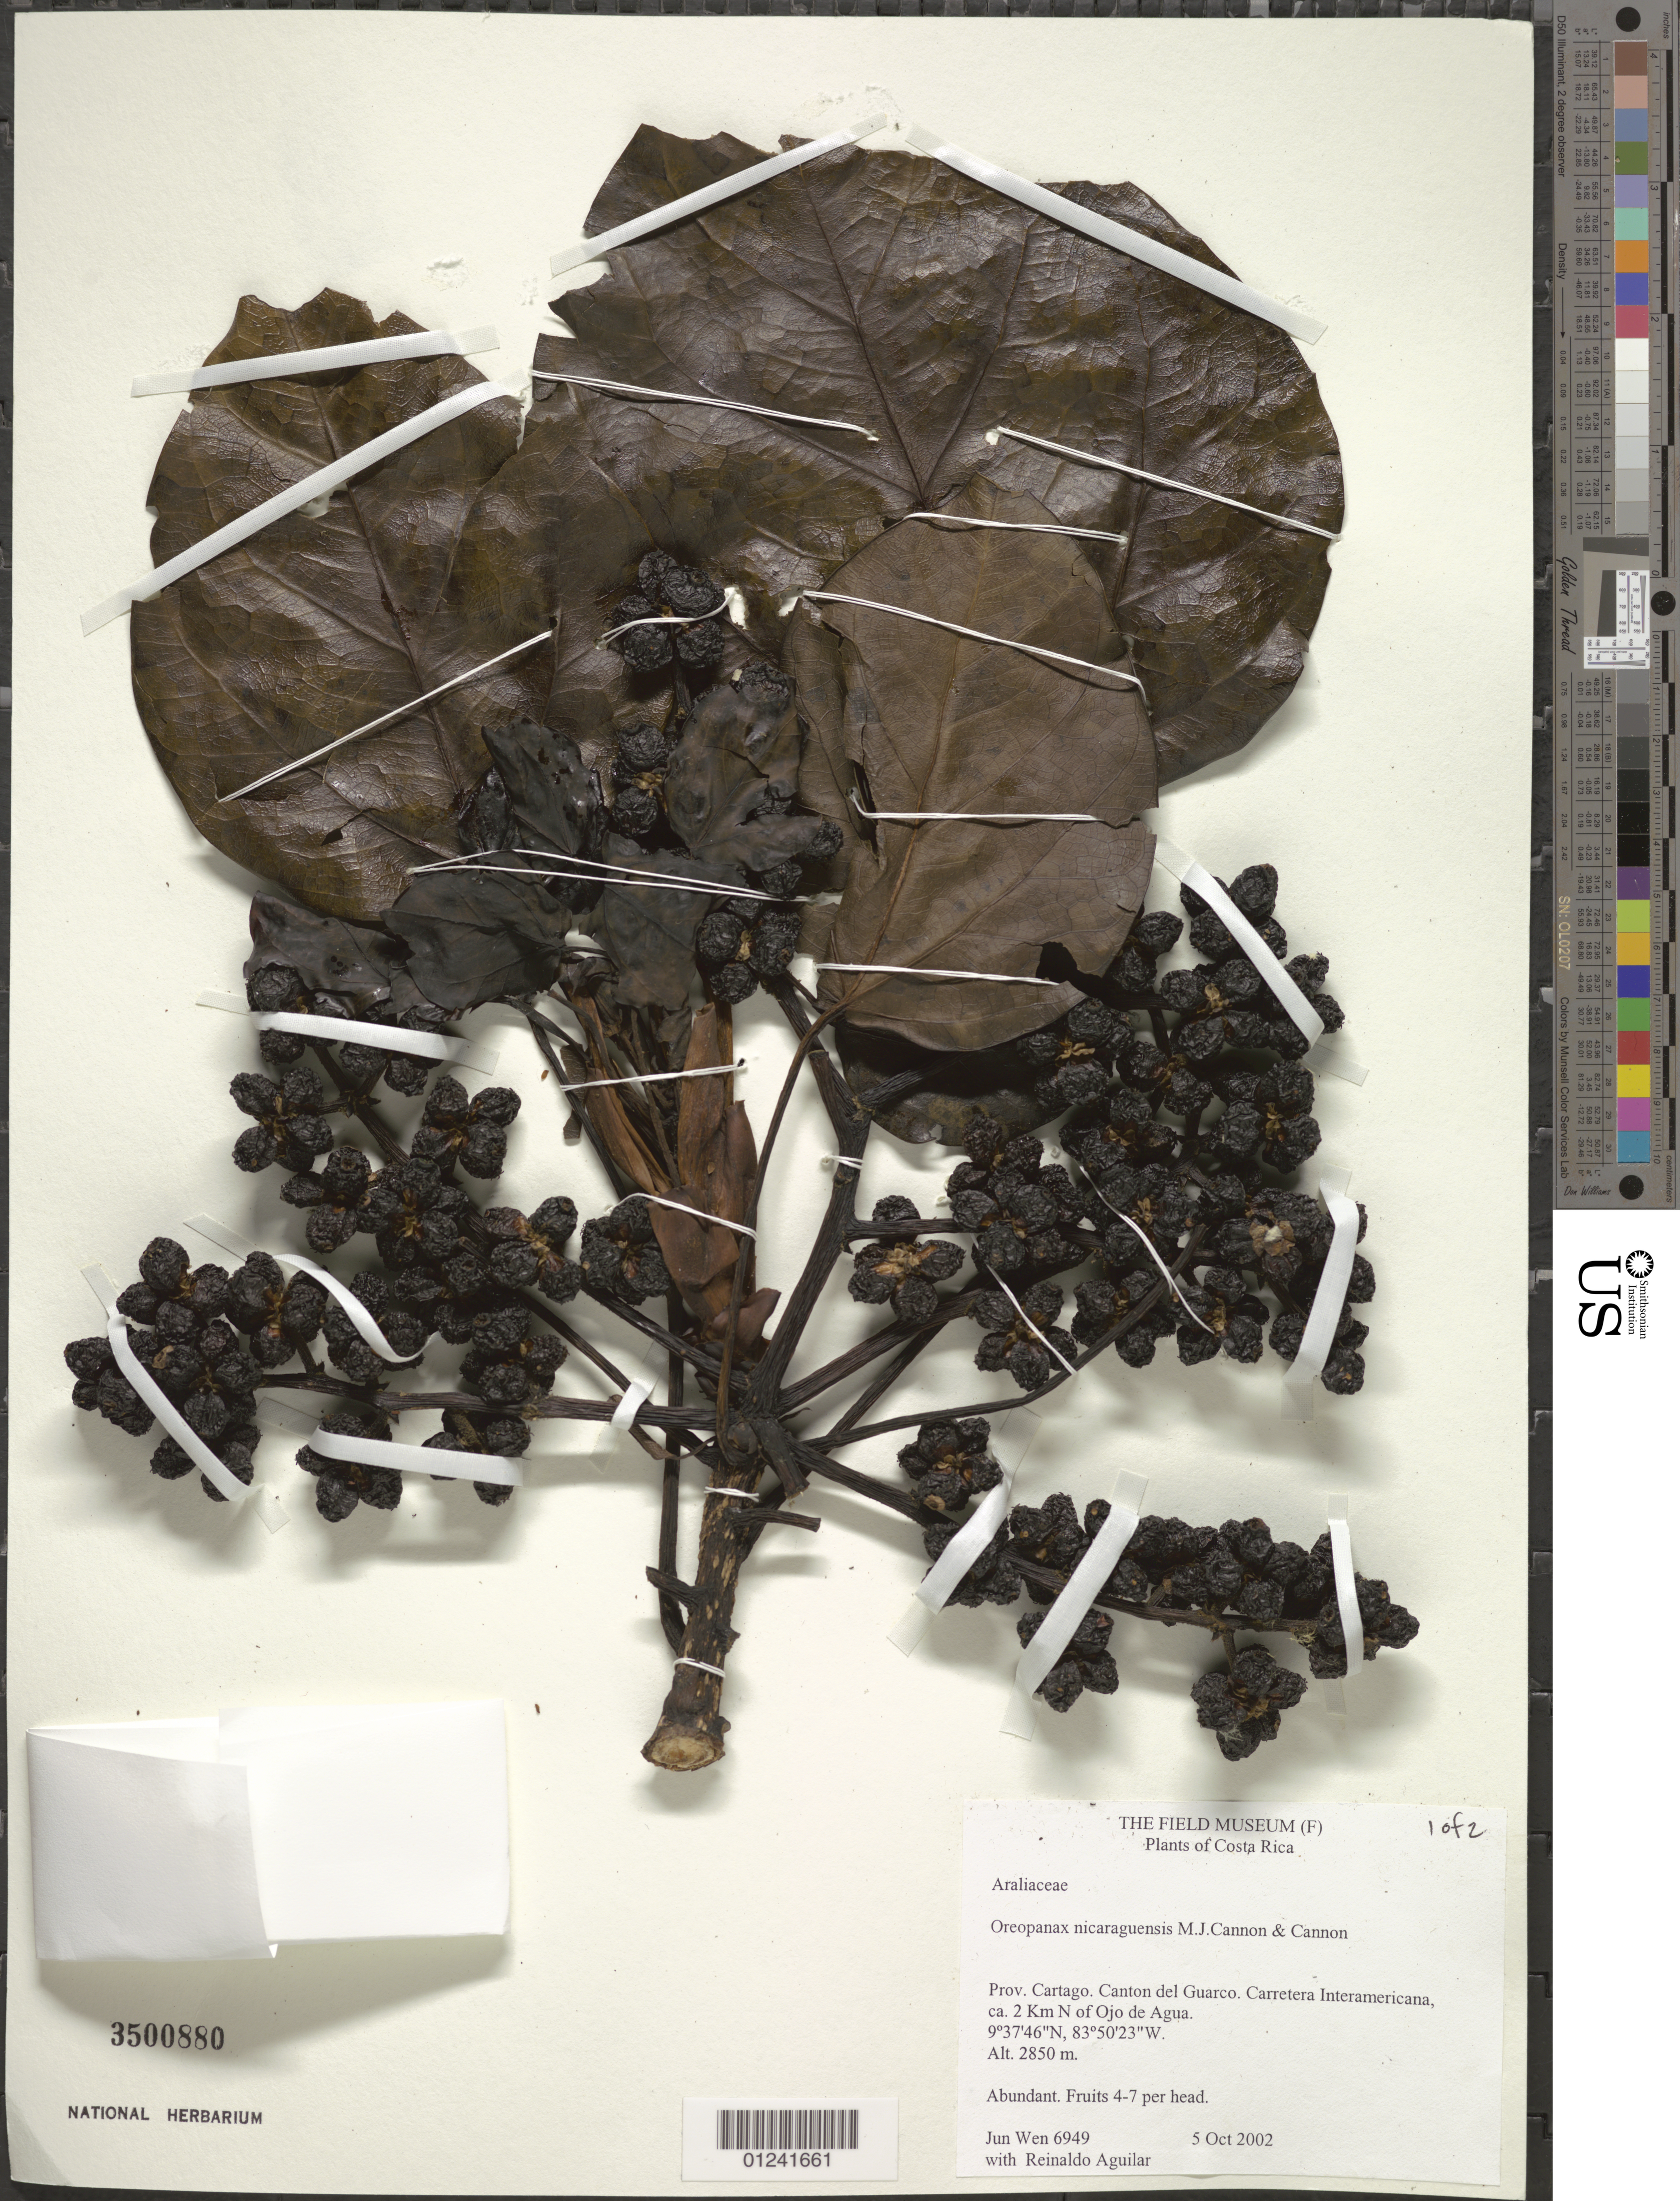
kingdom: Plantae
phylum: Tracheophyta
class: Magnoliopsida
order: Apiales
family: Araliaceae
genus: Oreopanax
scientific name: Oreopanax nicaraguensis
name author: M.J. Cannon & J. Cannon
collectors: J. Wen & R. Aguilar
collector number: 6949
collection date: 2002-10-05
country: Costa Rica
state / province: Cartago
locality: Canton del Guarco. Carretera Interamericana, ca. 2 km N of Ojo de Agua.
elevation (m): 2850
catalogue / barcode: US 3500880